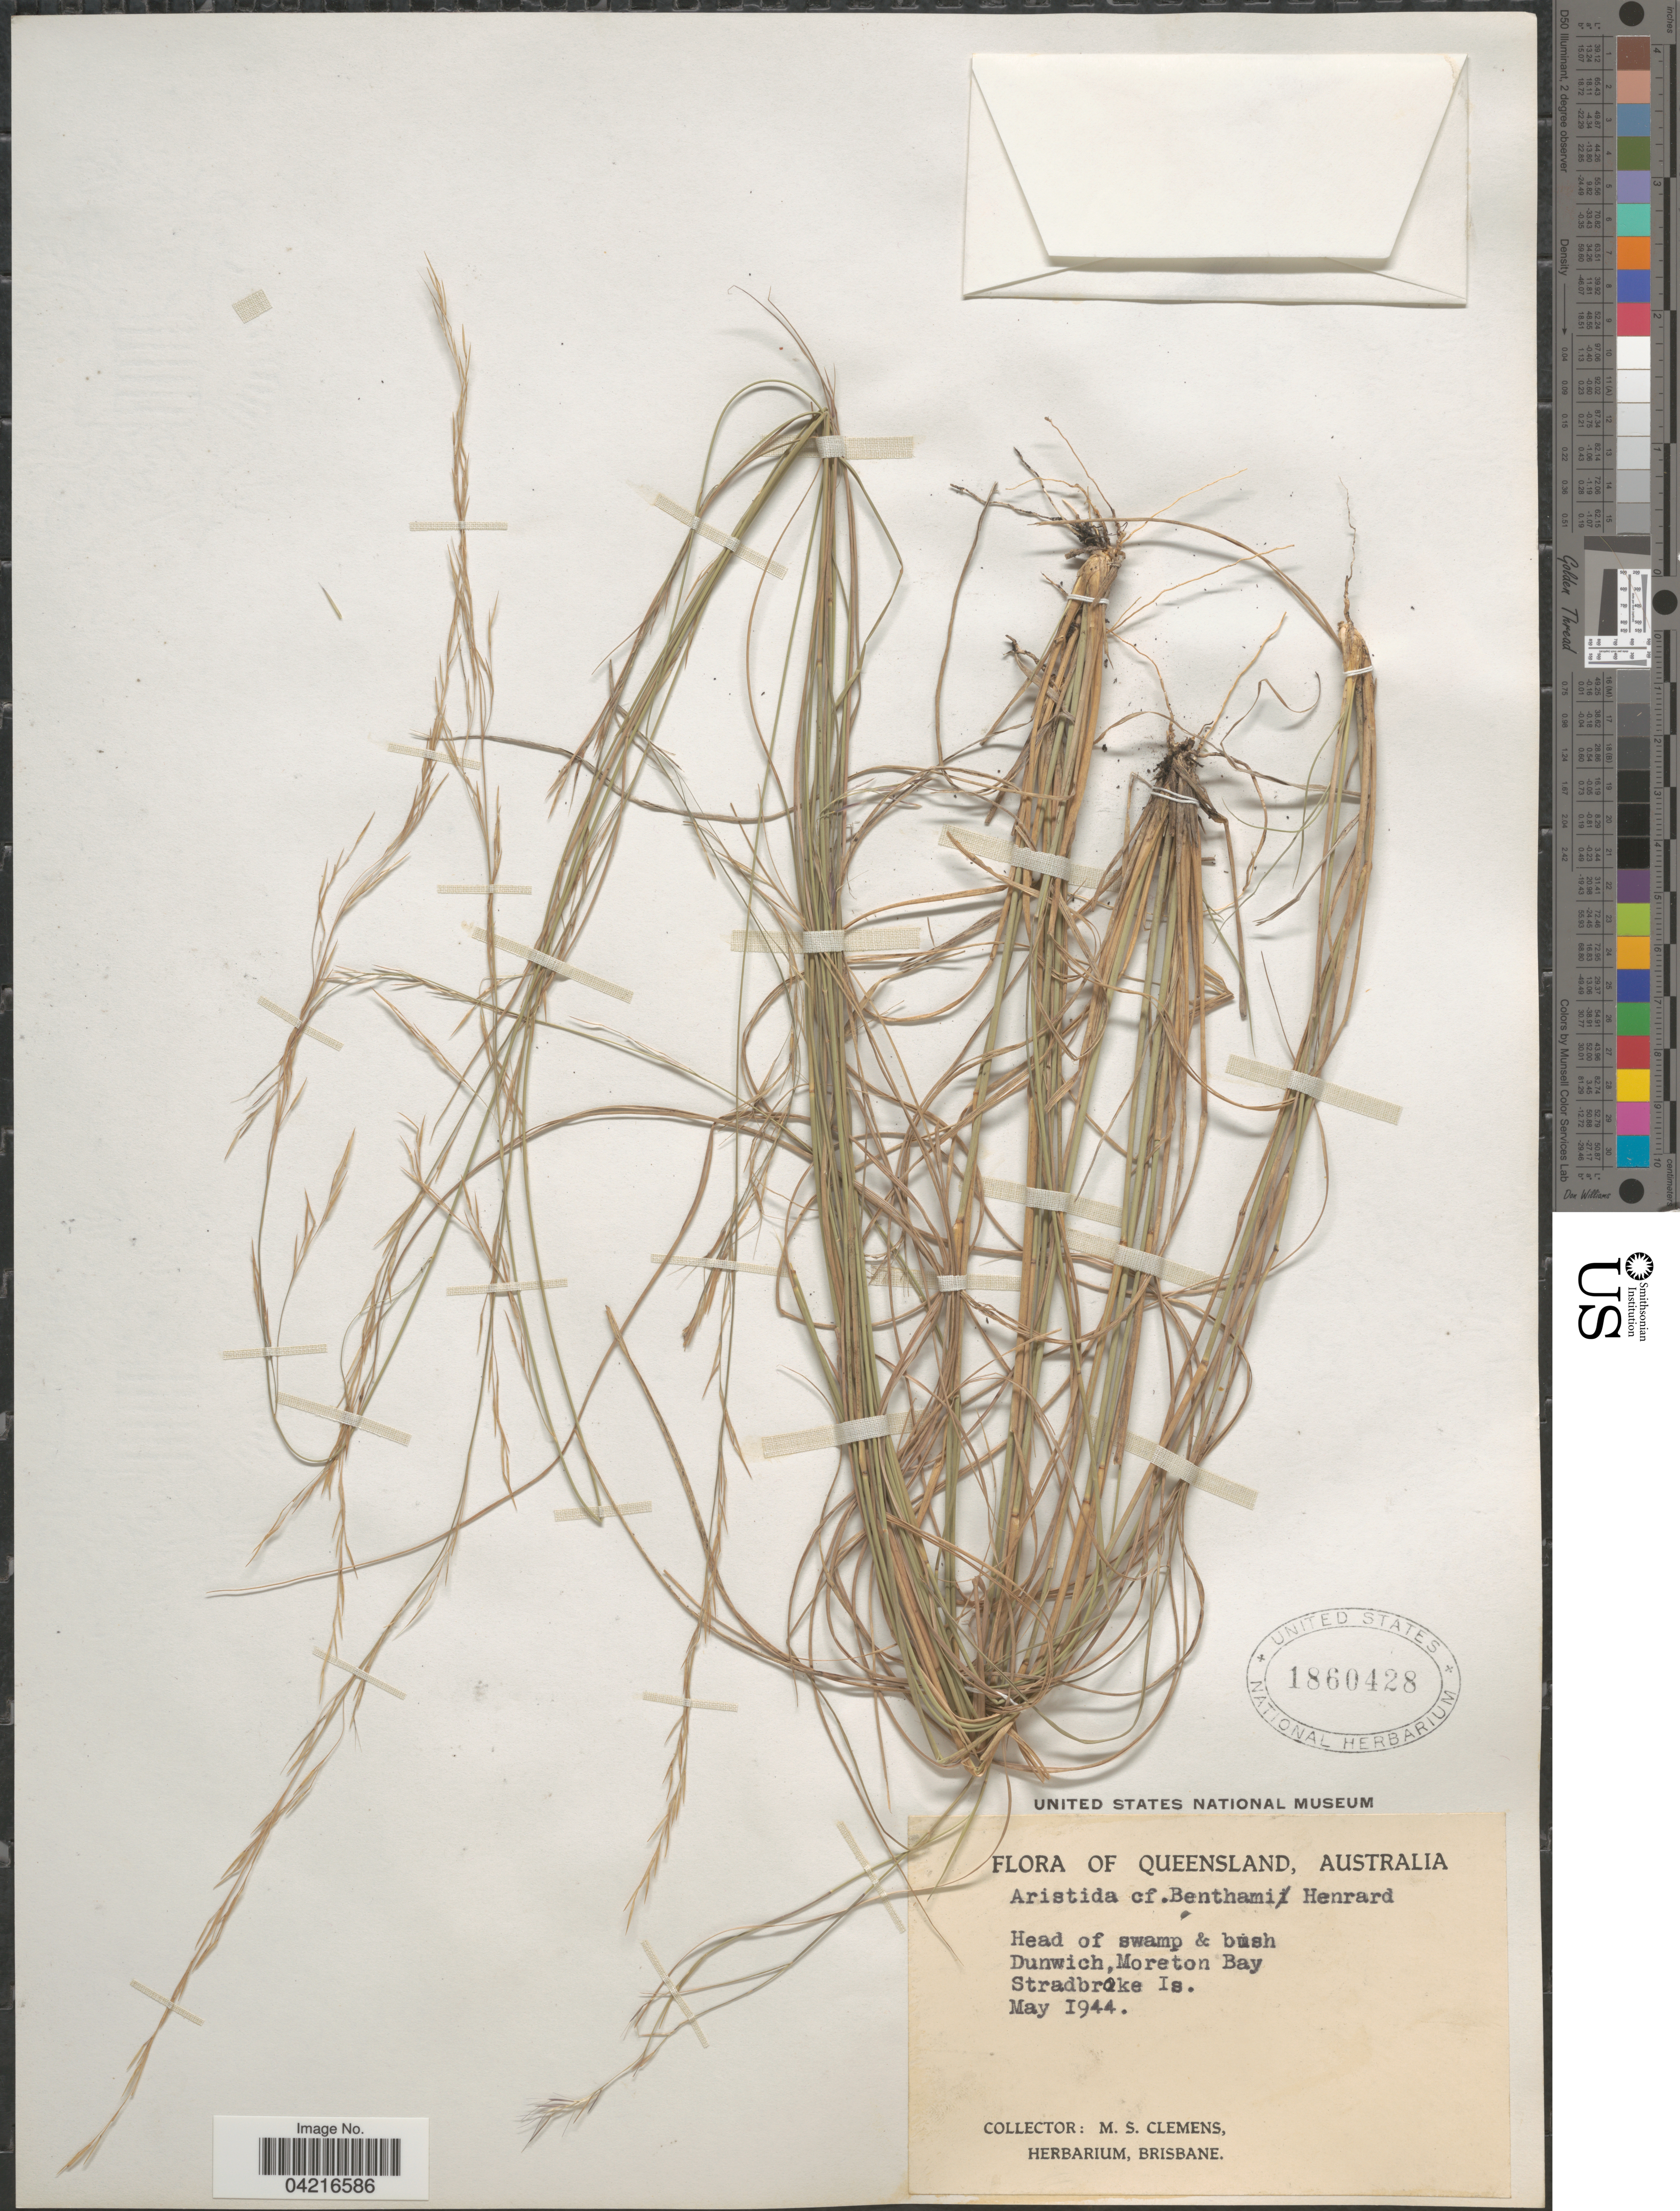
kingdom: Plantae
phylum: Tracheophyta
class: Liliopsida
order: Poales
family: Poaceae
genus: Aristida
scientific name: Aristida benthamii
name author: Henr.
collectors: M. S. Clemens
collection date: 1944-05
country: Australia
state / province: Queensland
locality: Head of swamp & bush. Dunwich, Moreton Bay. Stradbroke Is.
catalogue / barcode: US 1860428